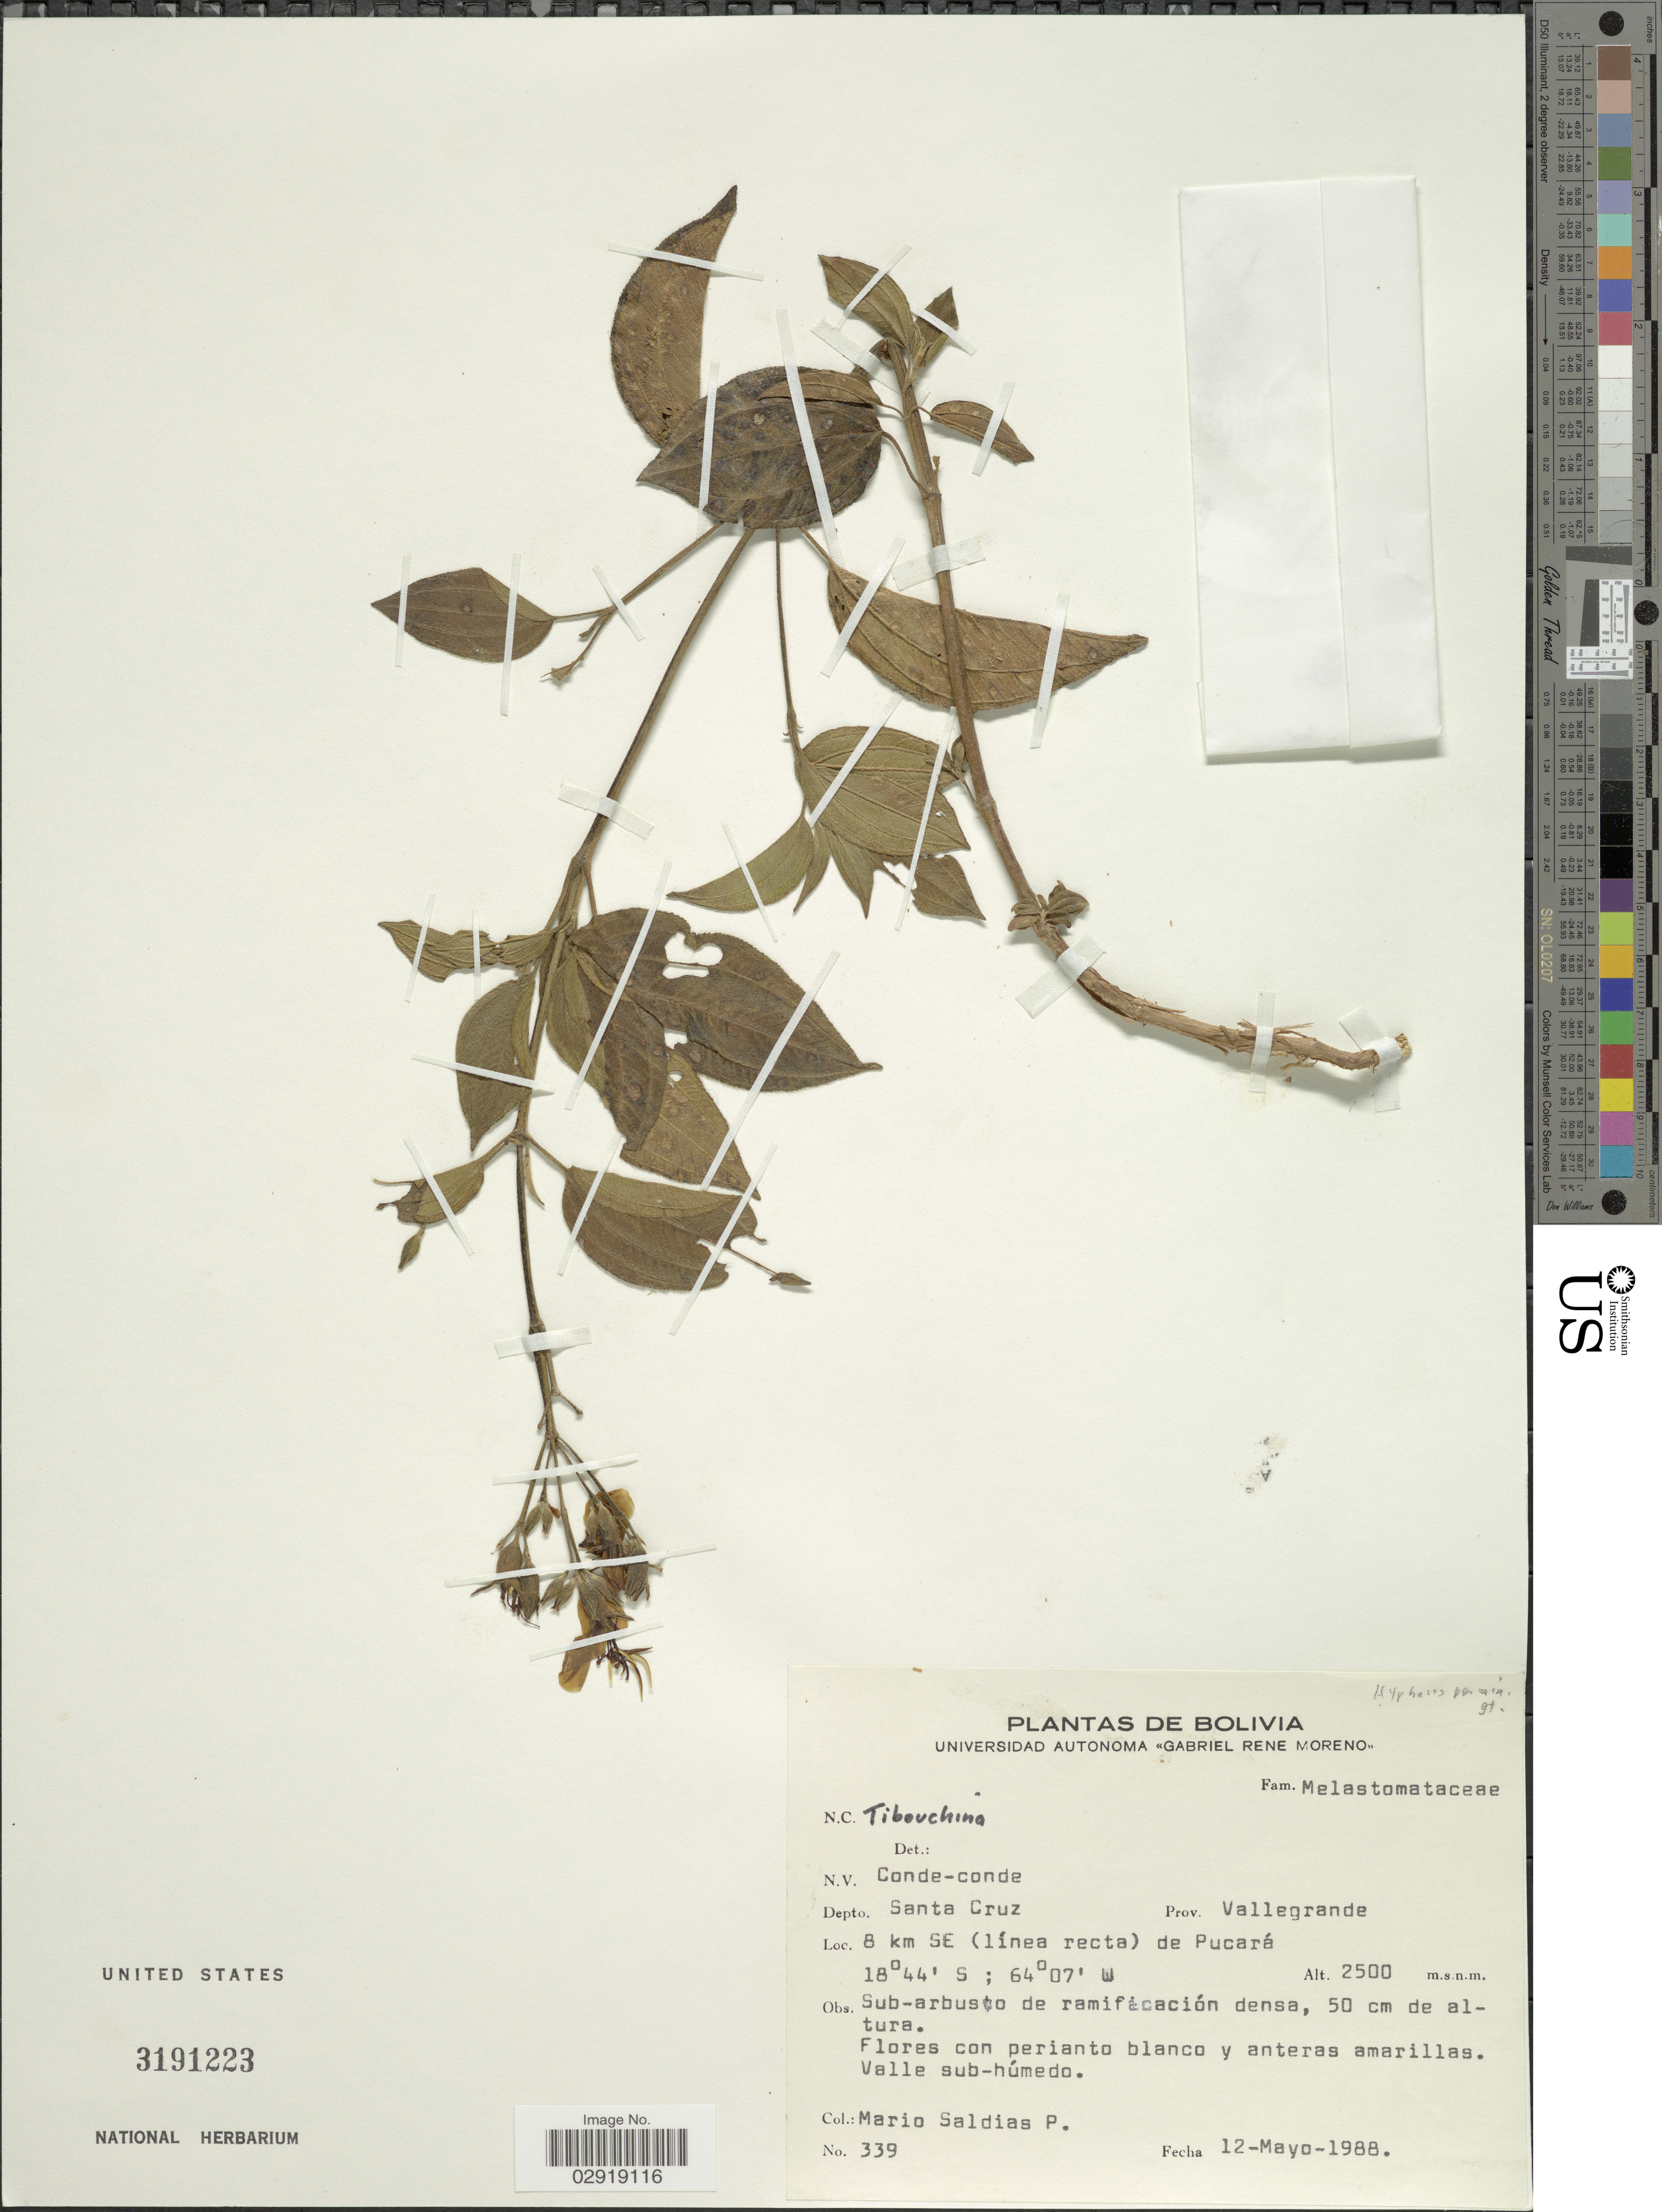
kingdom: Plantae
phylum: Tracheophyta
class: Magnoliopsida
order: Myrtales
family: Melastomataceae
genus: Chaetogastra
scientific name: Chaetogastra sp.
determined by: Michelangeli, F. A.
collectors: M. Saldias Paz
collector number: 339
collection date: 1988-05-12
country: Bolivia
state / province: Santa Cruz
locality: N.V. Conde-conde. Depto. Santa Cruz. Prov. Vallegrande. 8 km SE (línea recta) de Pucará.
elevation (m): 2500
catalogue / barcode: US 3191223